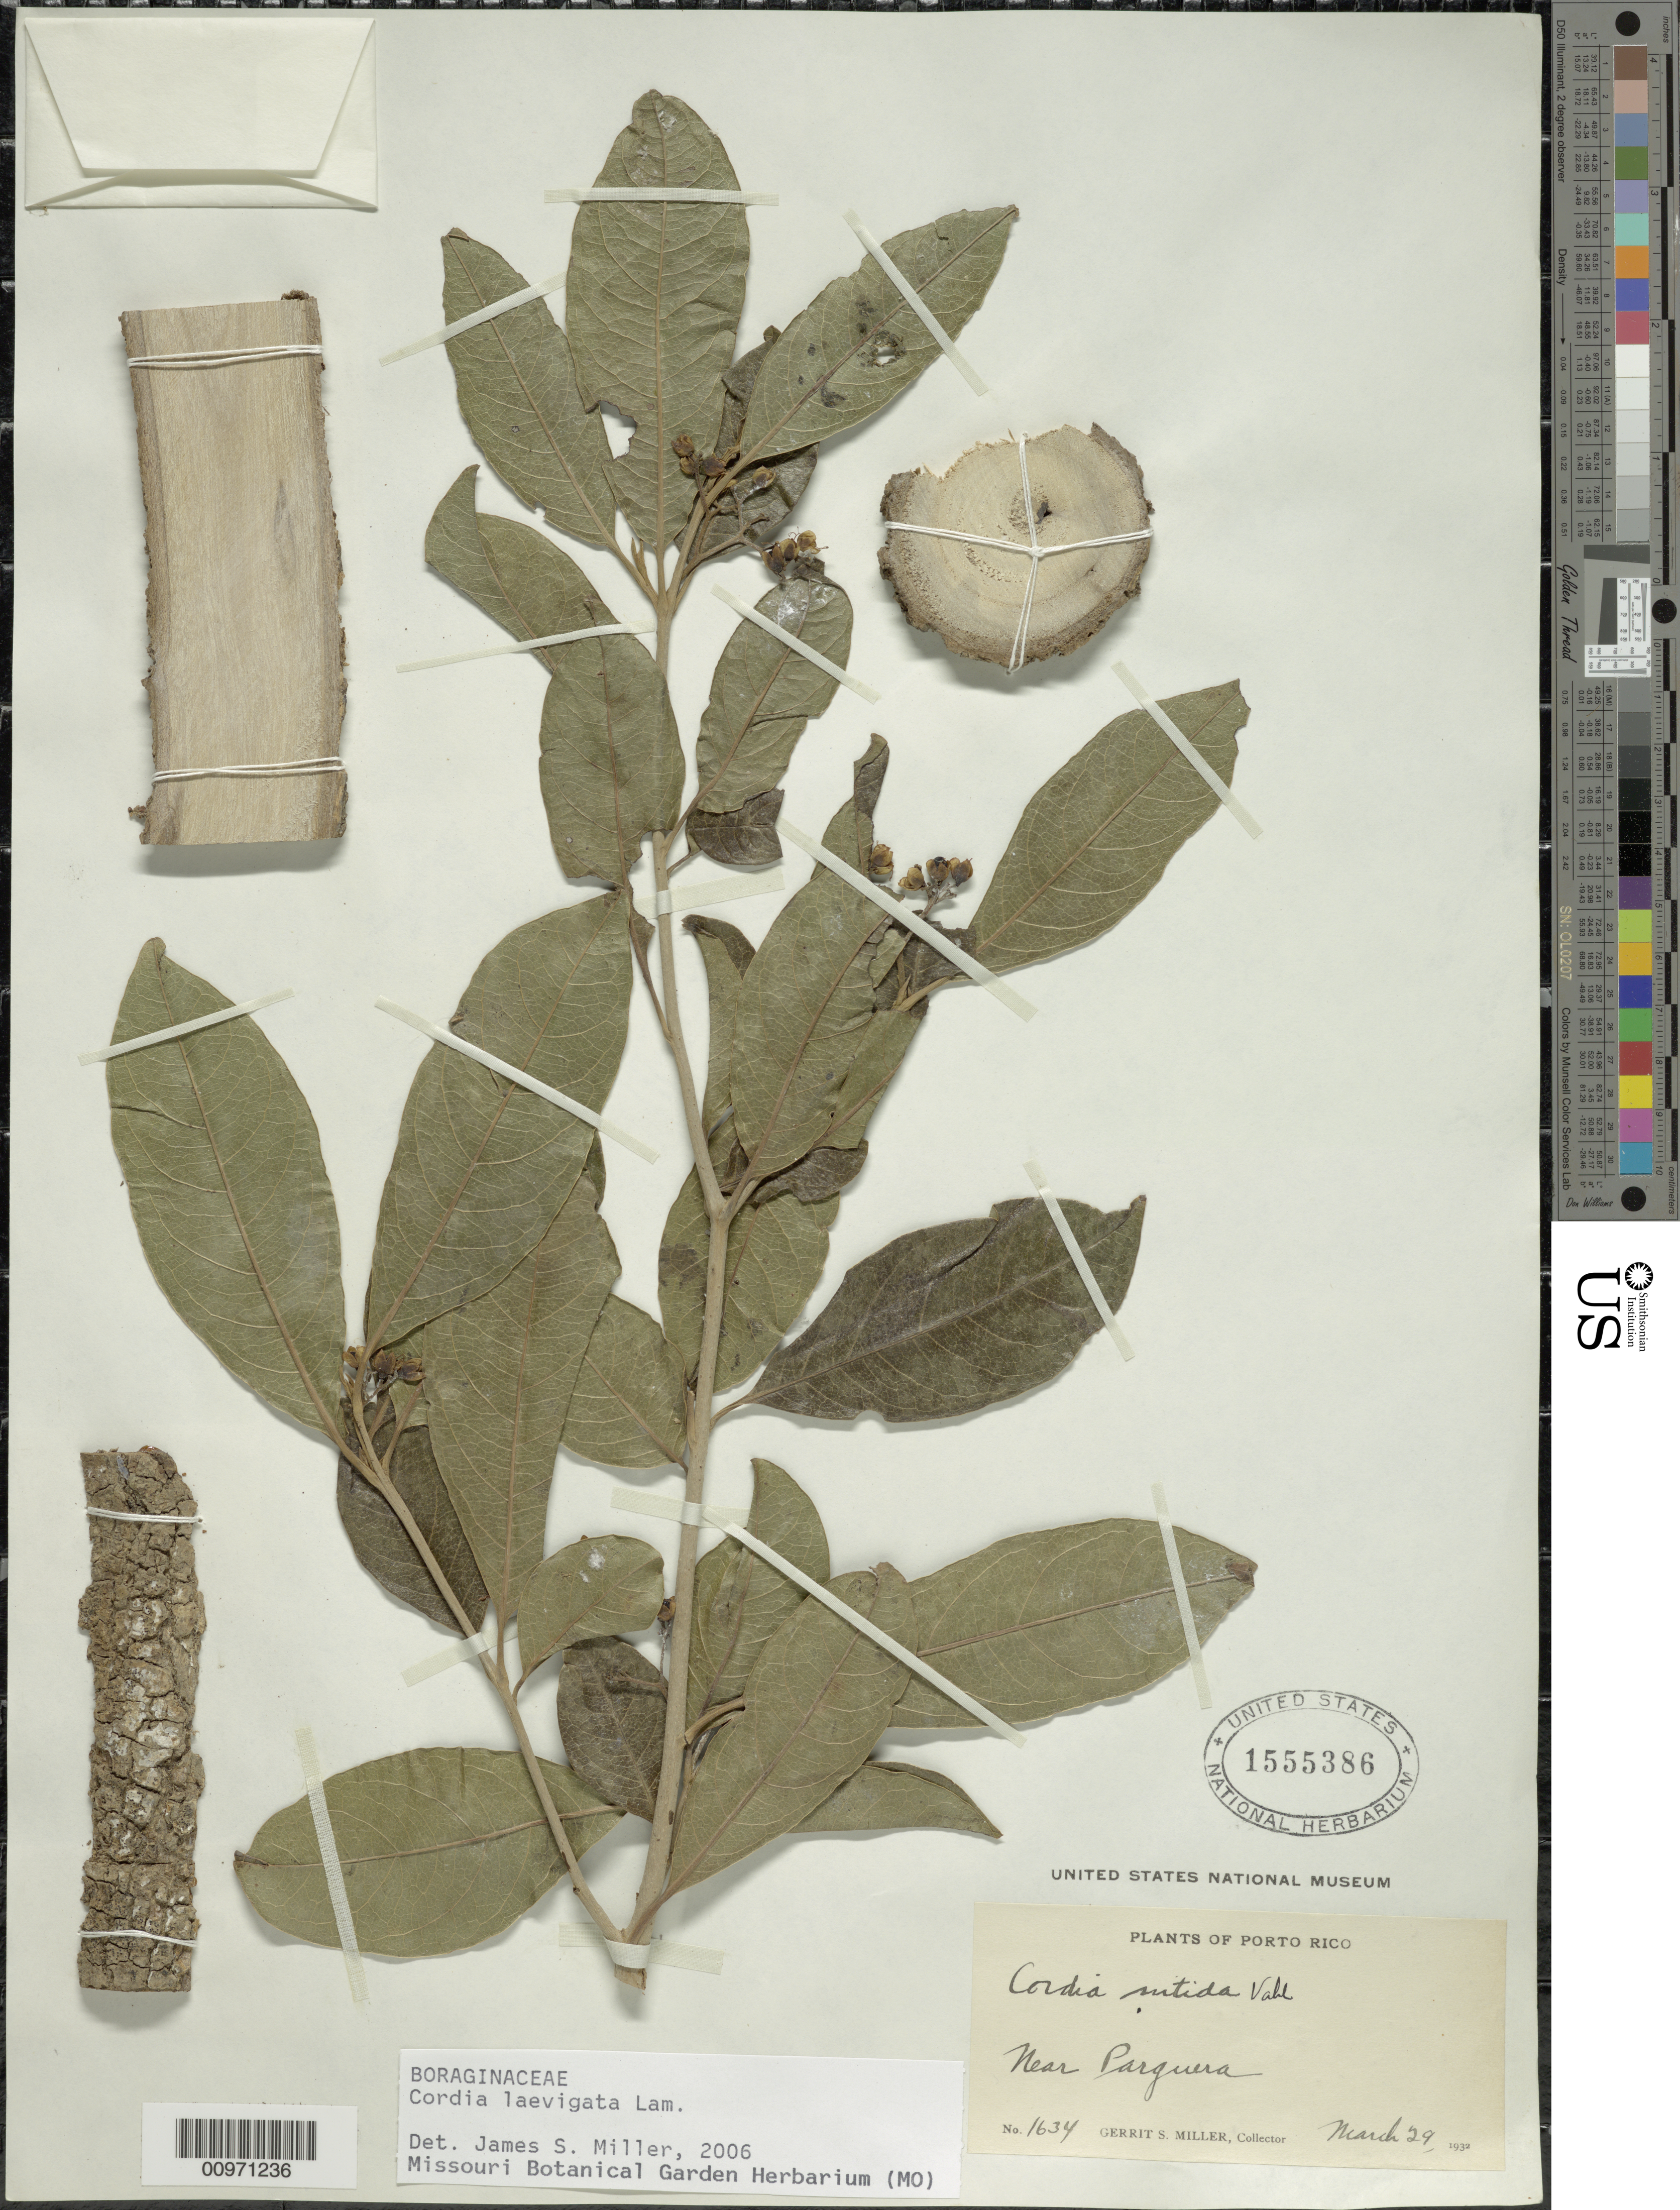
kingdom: Plantae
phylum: Tracheophyta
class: Magnoliopsida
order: Boraginales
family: Cordiaceae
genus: Cordia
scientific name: Cordia laevigata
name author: Lam.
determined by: Miller, James S., (MO), Missouri Botanical Garden (UNITED STATES)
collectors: G. S. Miller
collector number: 1634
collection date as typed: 29 Mar 1932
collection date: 1932-03-29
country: Puerto Rico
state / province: Lajas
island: Puerto Rico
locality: Near Parguera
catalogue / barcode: US 1555386